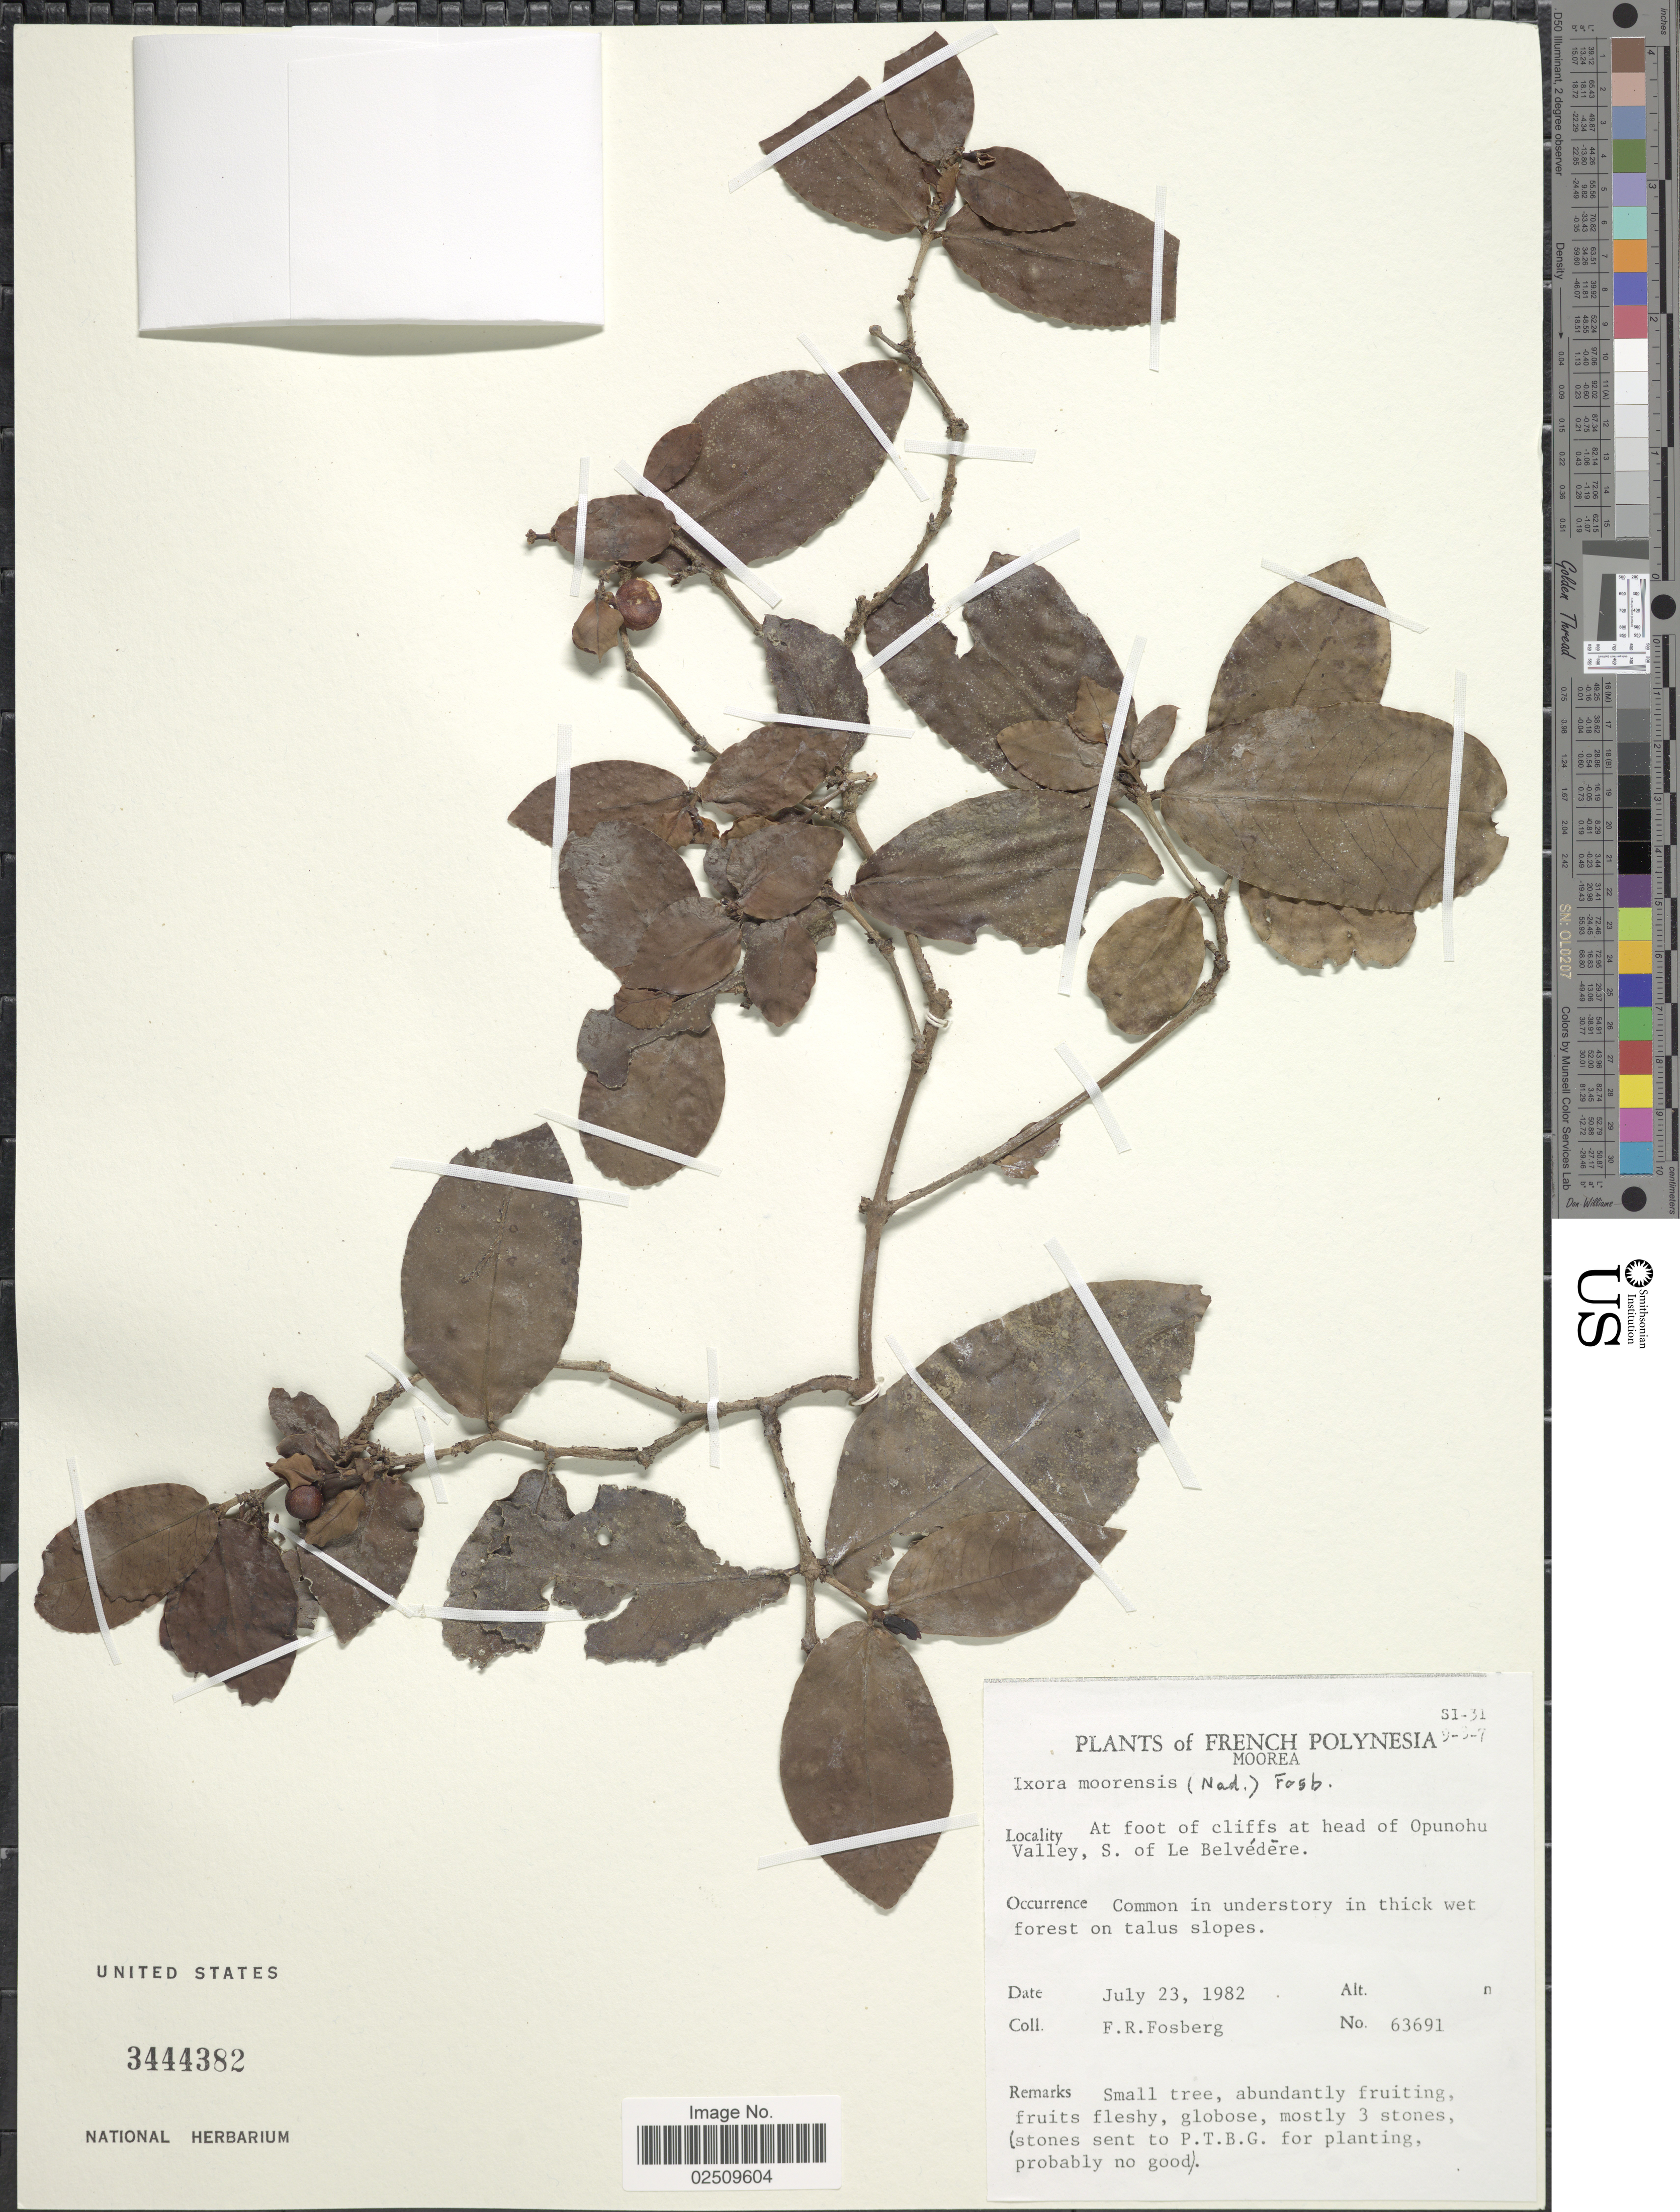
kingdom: Plantae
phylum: Tracheophyta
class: Magnoliopsida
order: Gentianales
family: Rubiaceae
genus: Ixora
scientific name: Ixora mooreensis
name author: (Nadeaud) Fosberg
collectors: F. R. Fosberg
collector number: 63691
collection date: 1982-07-23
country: French Polynesia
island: Moorea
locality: Moorea, At foot of cliffs at head of Opunohu Valley, S. of Le Belvédére, Common in understory in thick wet forest on talus slopes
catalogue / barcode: US 3444382